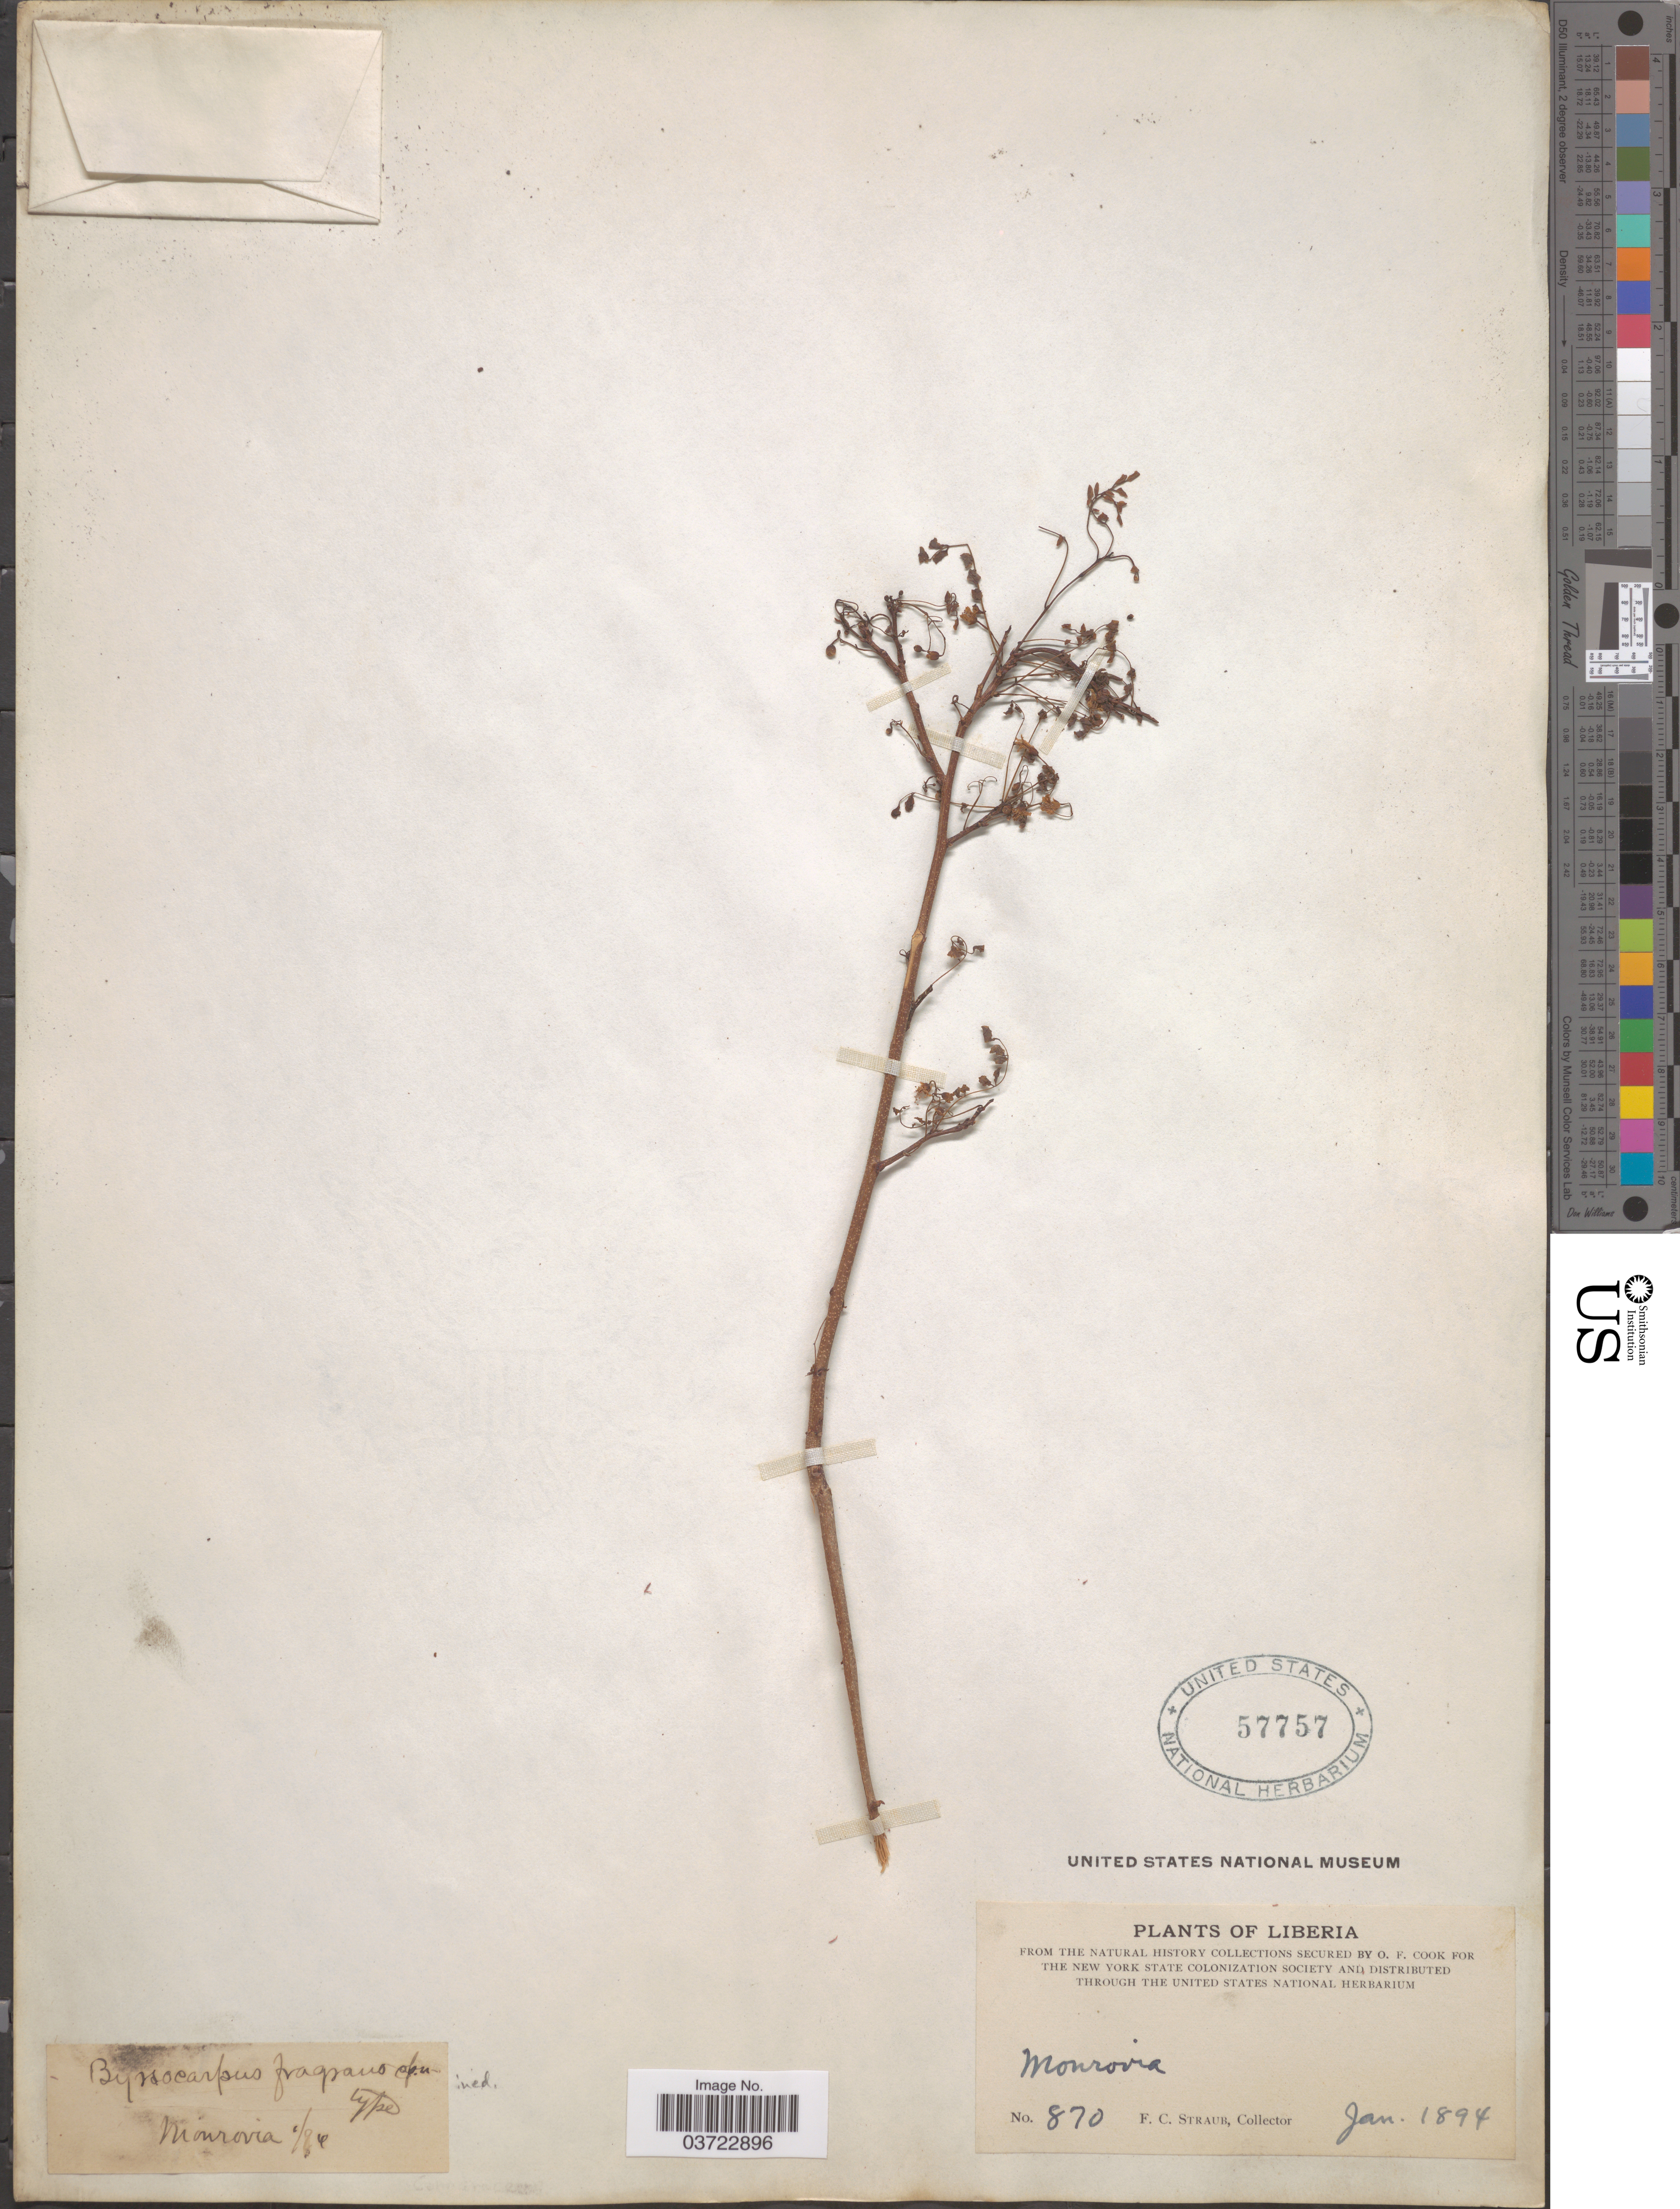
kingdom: Plantae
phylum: Tracheophyta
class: Magnoliopsida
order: Oxalidales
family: Connaraceae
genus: Rourea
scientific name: Rourea sp.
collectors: F. Straub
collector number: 870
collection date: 1894-01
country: Liberia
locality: Monrovia.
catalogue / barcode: US 57757